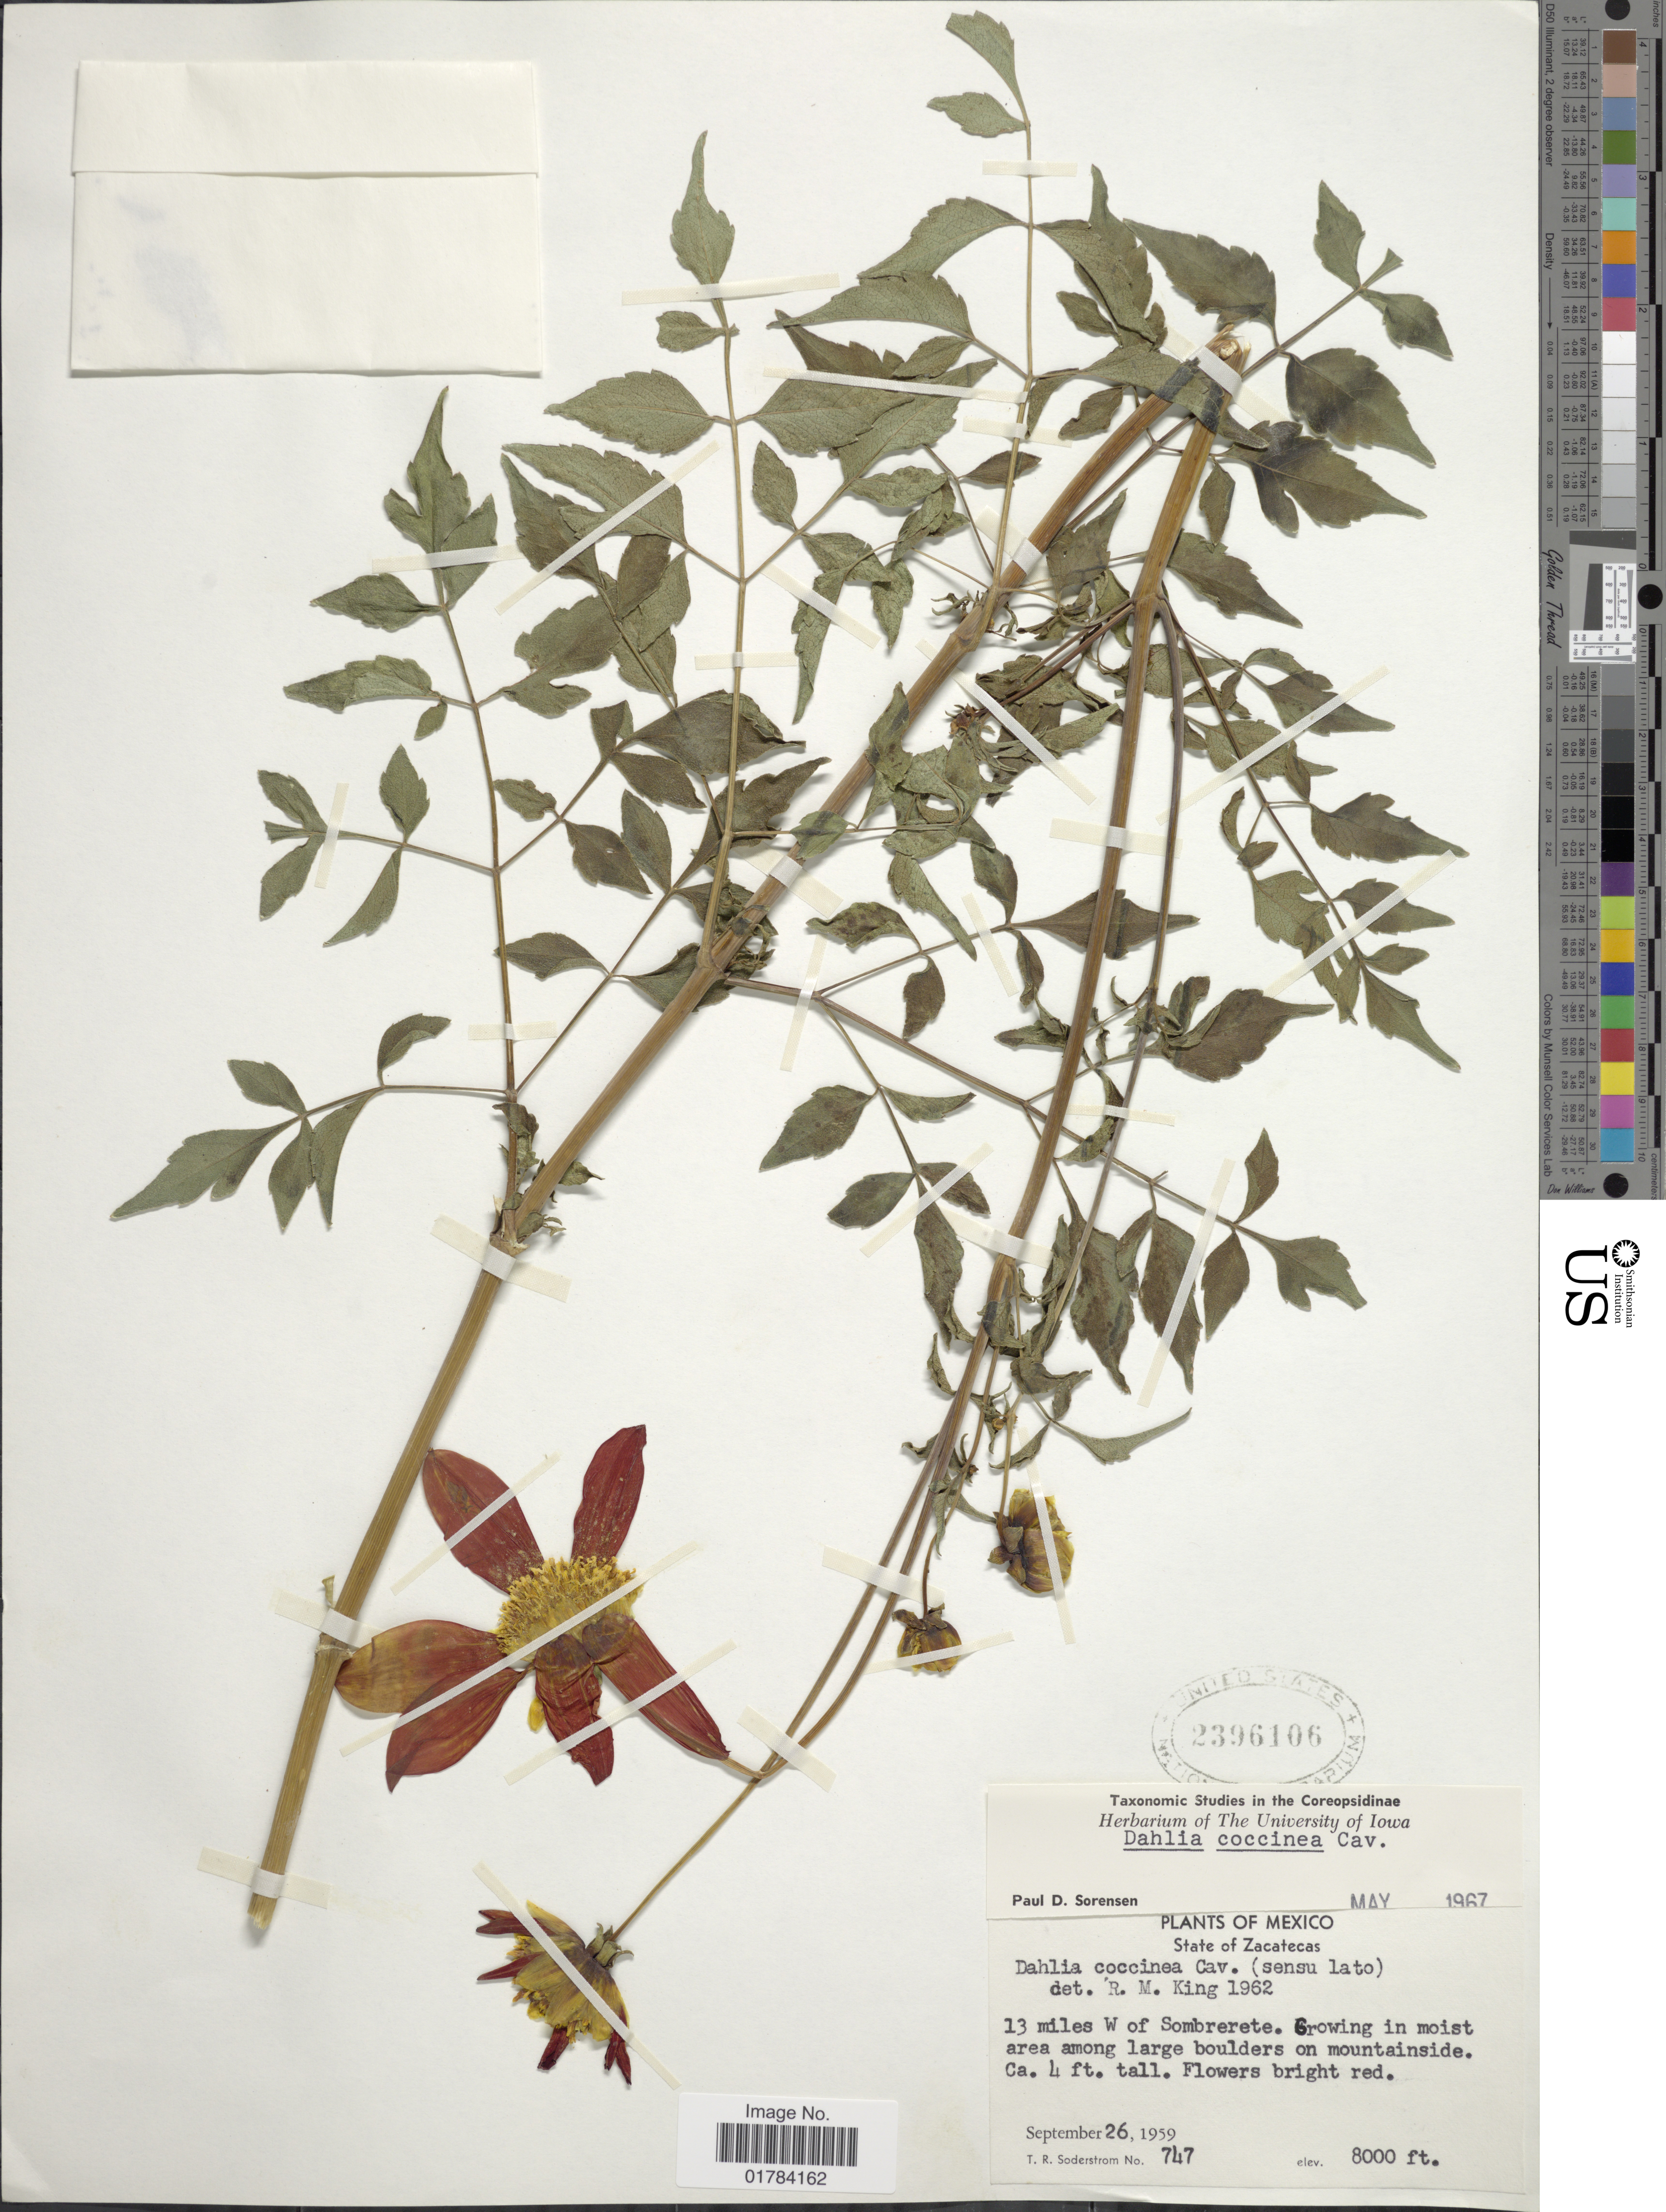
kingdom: Plantae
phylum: Tracheophyta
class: Magnoliopsida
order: Asterales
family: Asteraceae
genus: Dahlia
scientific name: Dahlia coccinea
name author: Cav.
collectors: T. R. Soderstrom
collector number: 747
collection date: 1959-09-26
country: Mexico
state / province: Zacatecas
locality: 13 miles W of Sombrerete. Growing in moist area among large boulders in mountainside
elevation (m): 2438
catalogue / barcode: US 2396106